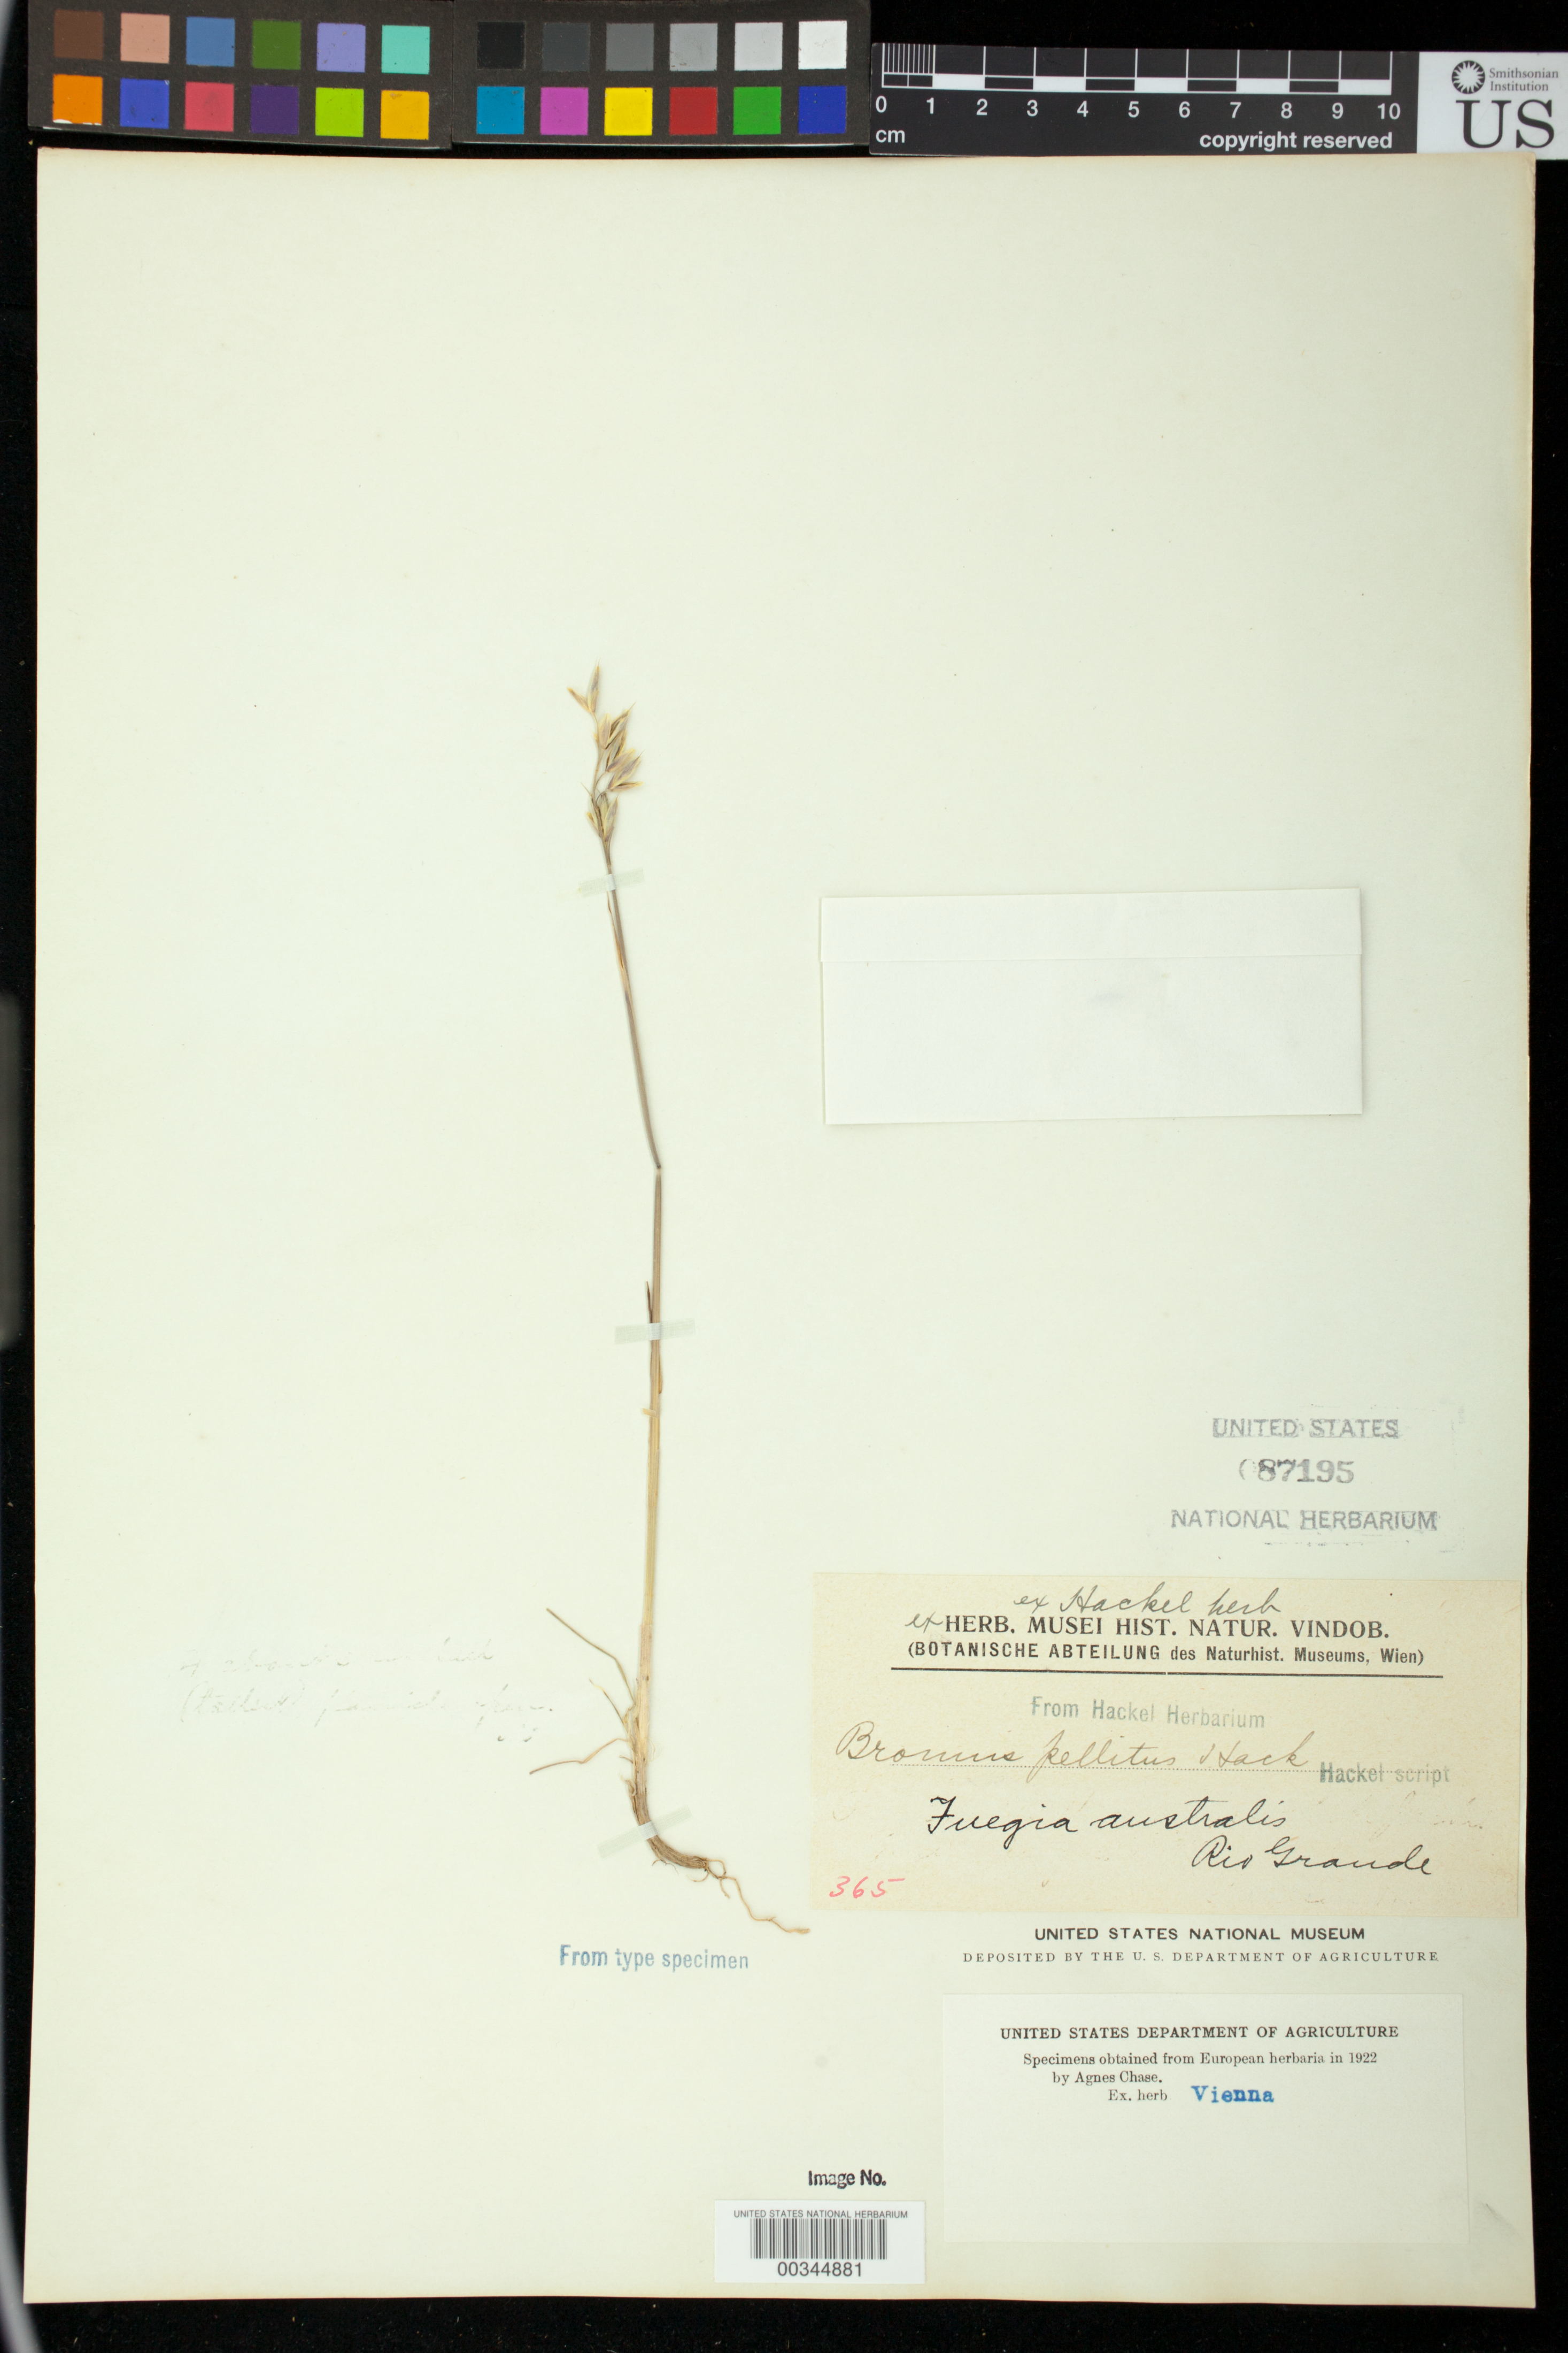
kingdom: Plantae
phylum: Tracheophyta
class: Liliopsida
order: Poales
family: Poaceae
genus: Bromus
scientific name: Bromus pellitus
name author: Hack. in Dusén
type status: Type Fragment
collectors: P. Dusén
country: Argentina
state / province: Tierra del Fuego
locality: Rio Grande.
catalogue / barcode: US 87195